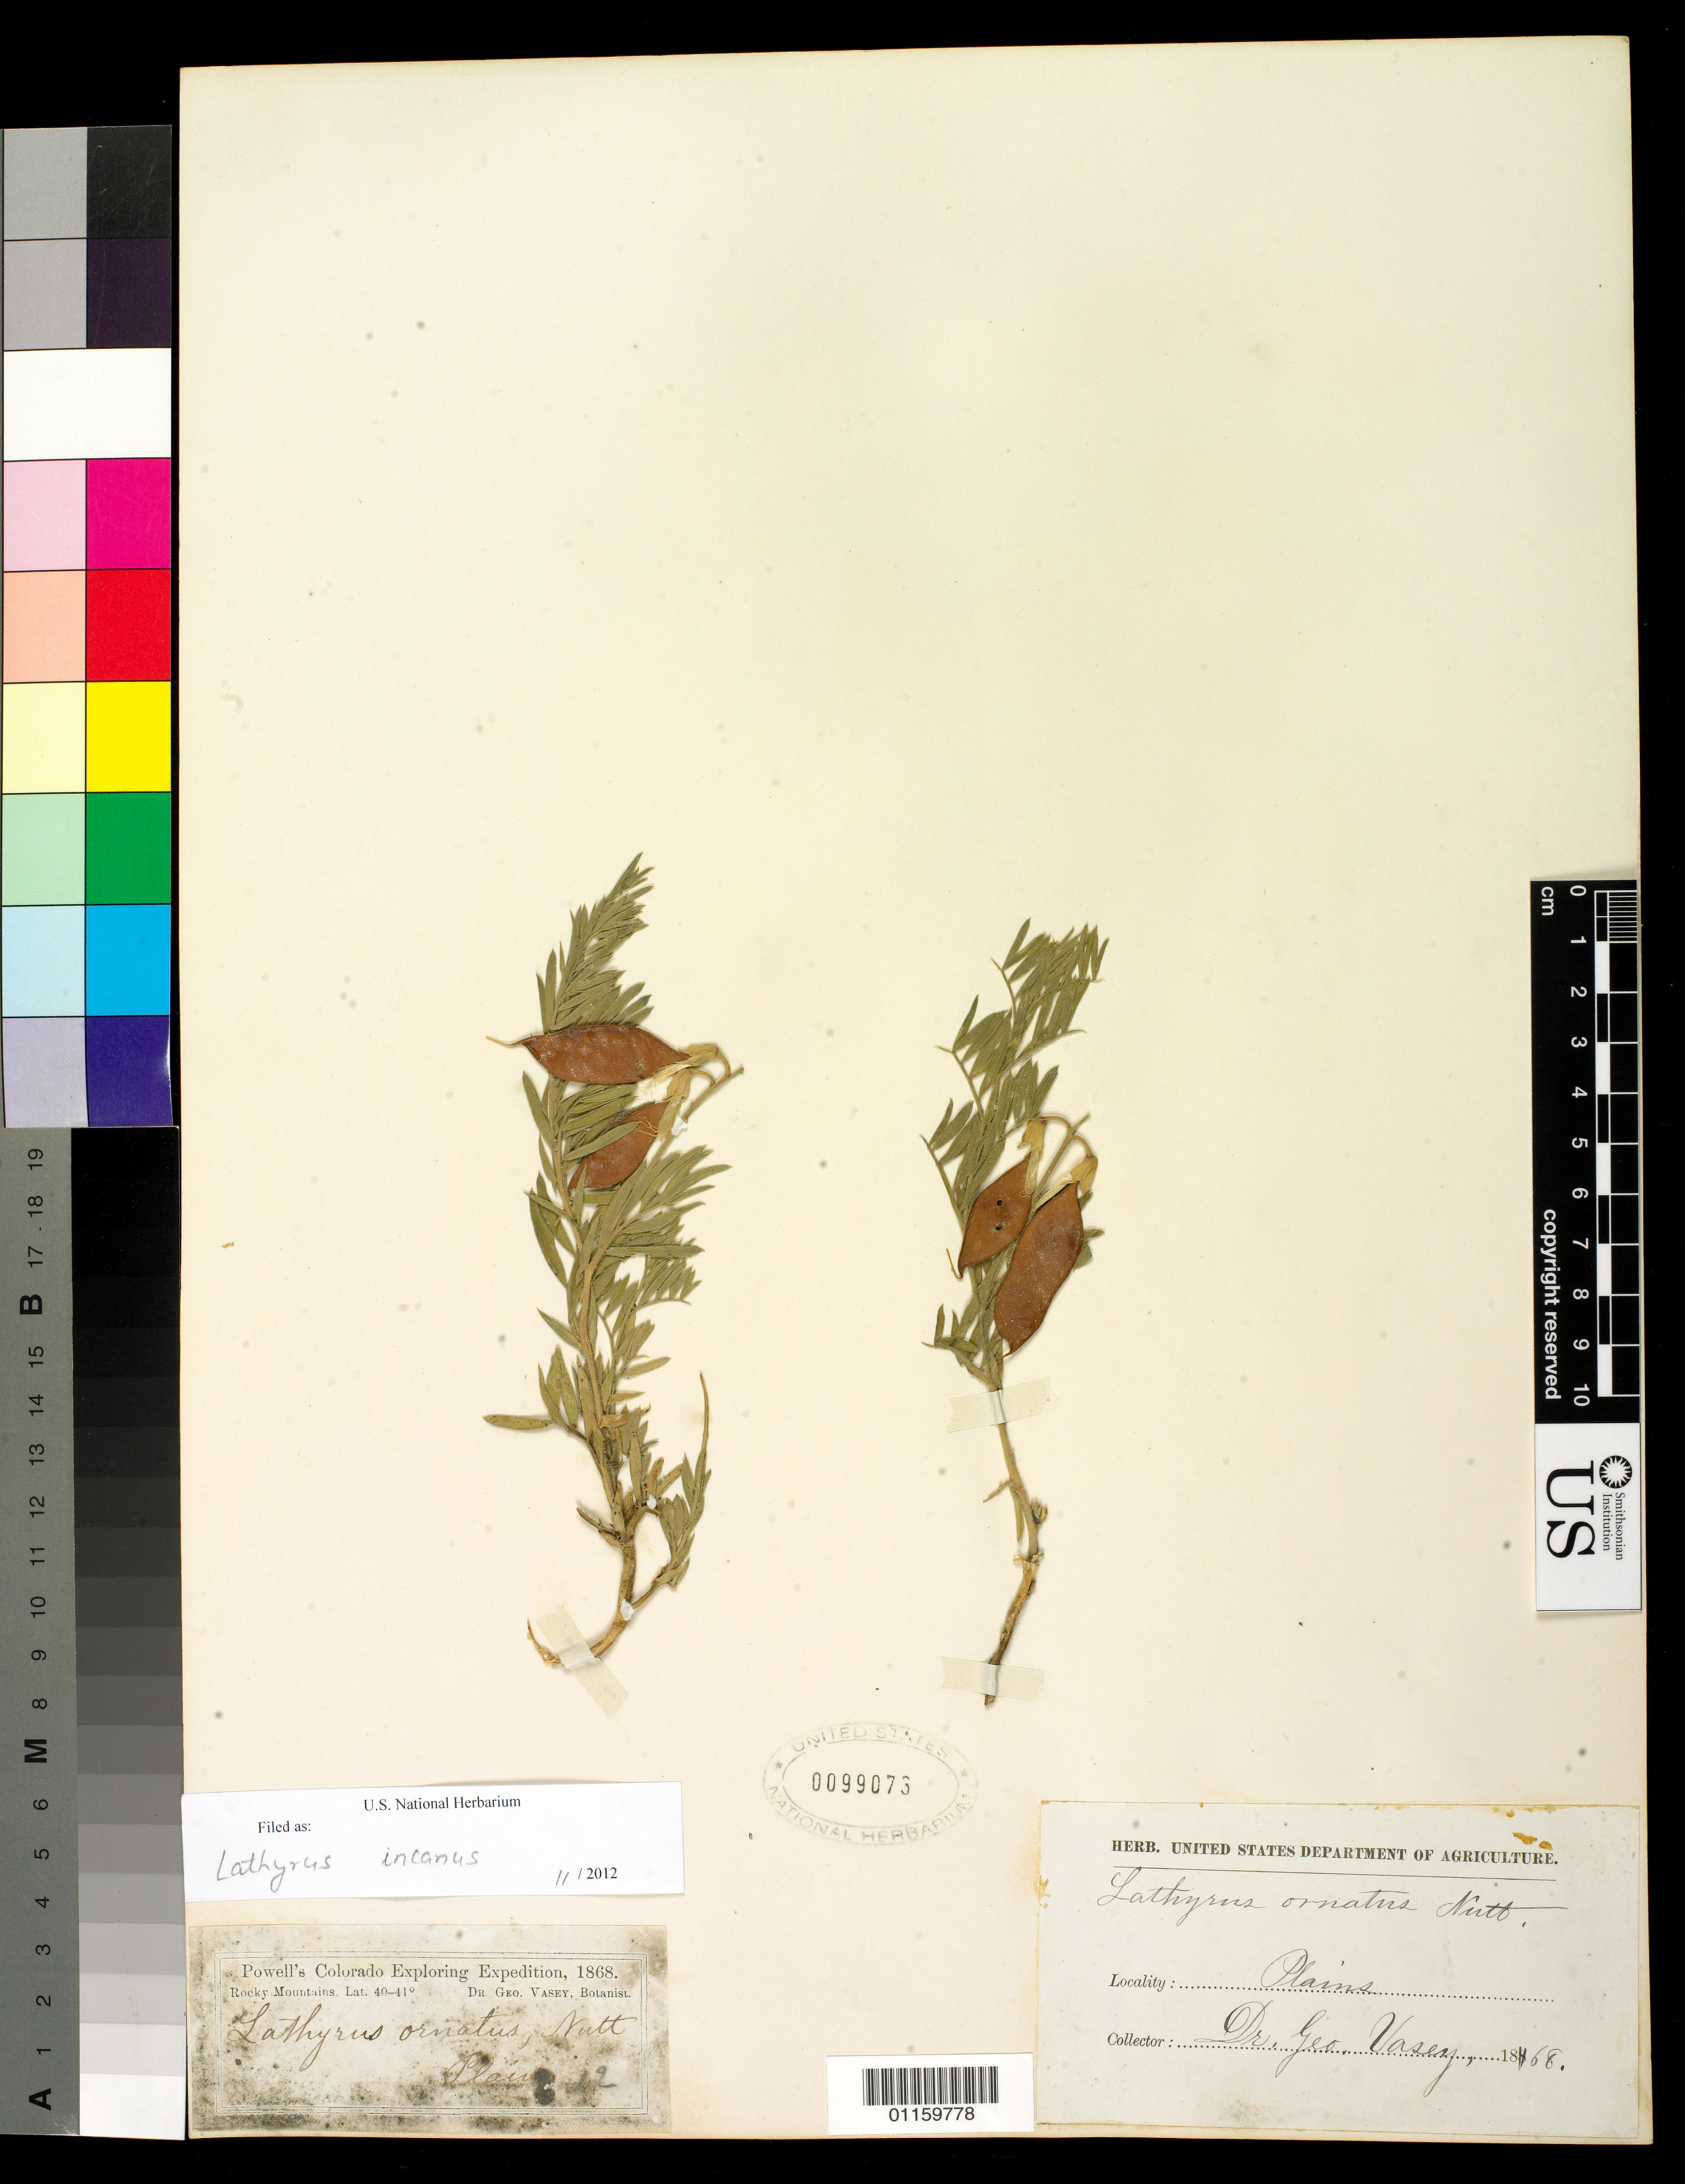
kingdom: Plantae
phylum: Tracheophyta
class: Magnoliopsida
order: Fabales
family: Fabaceae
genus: Lathyrus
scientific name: Lathyrus incanus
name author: (J.G. Sm. & Rydb.) Rydb.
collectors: G. Vasey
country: United States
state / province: Colorado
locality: Rocky Mountains.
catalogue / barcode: US 99073